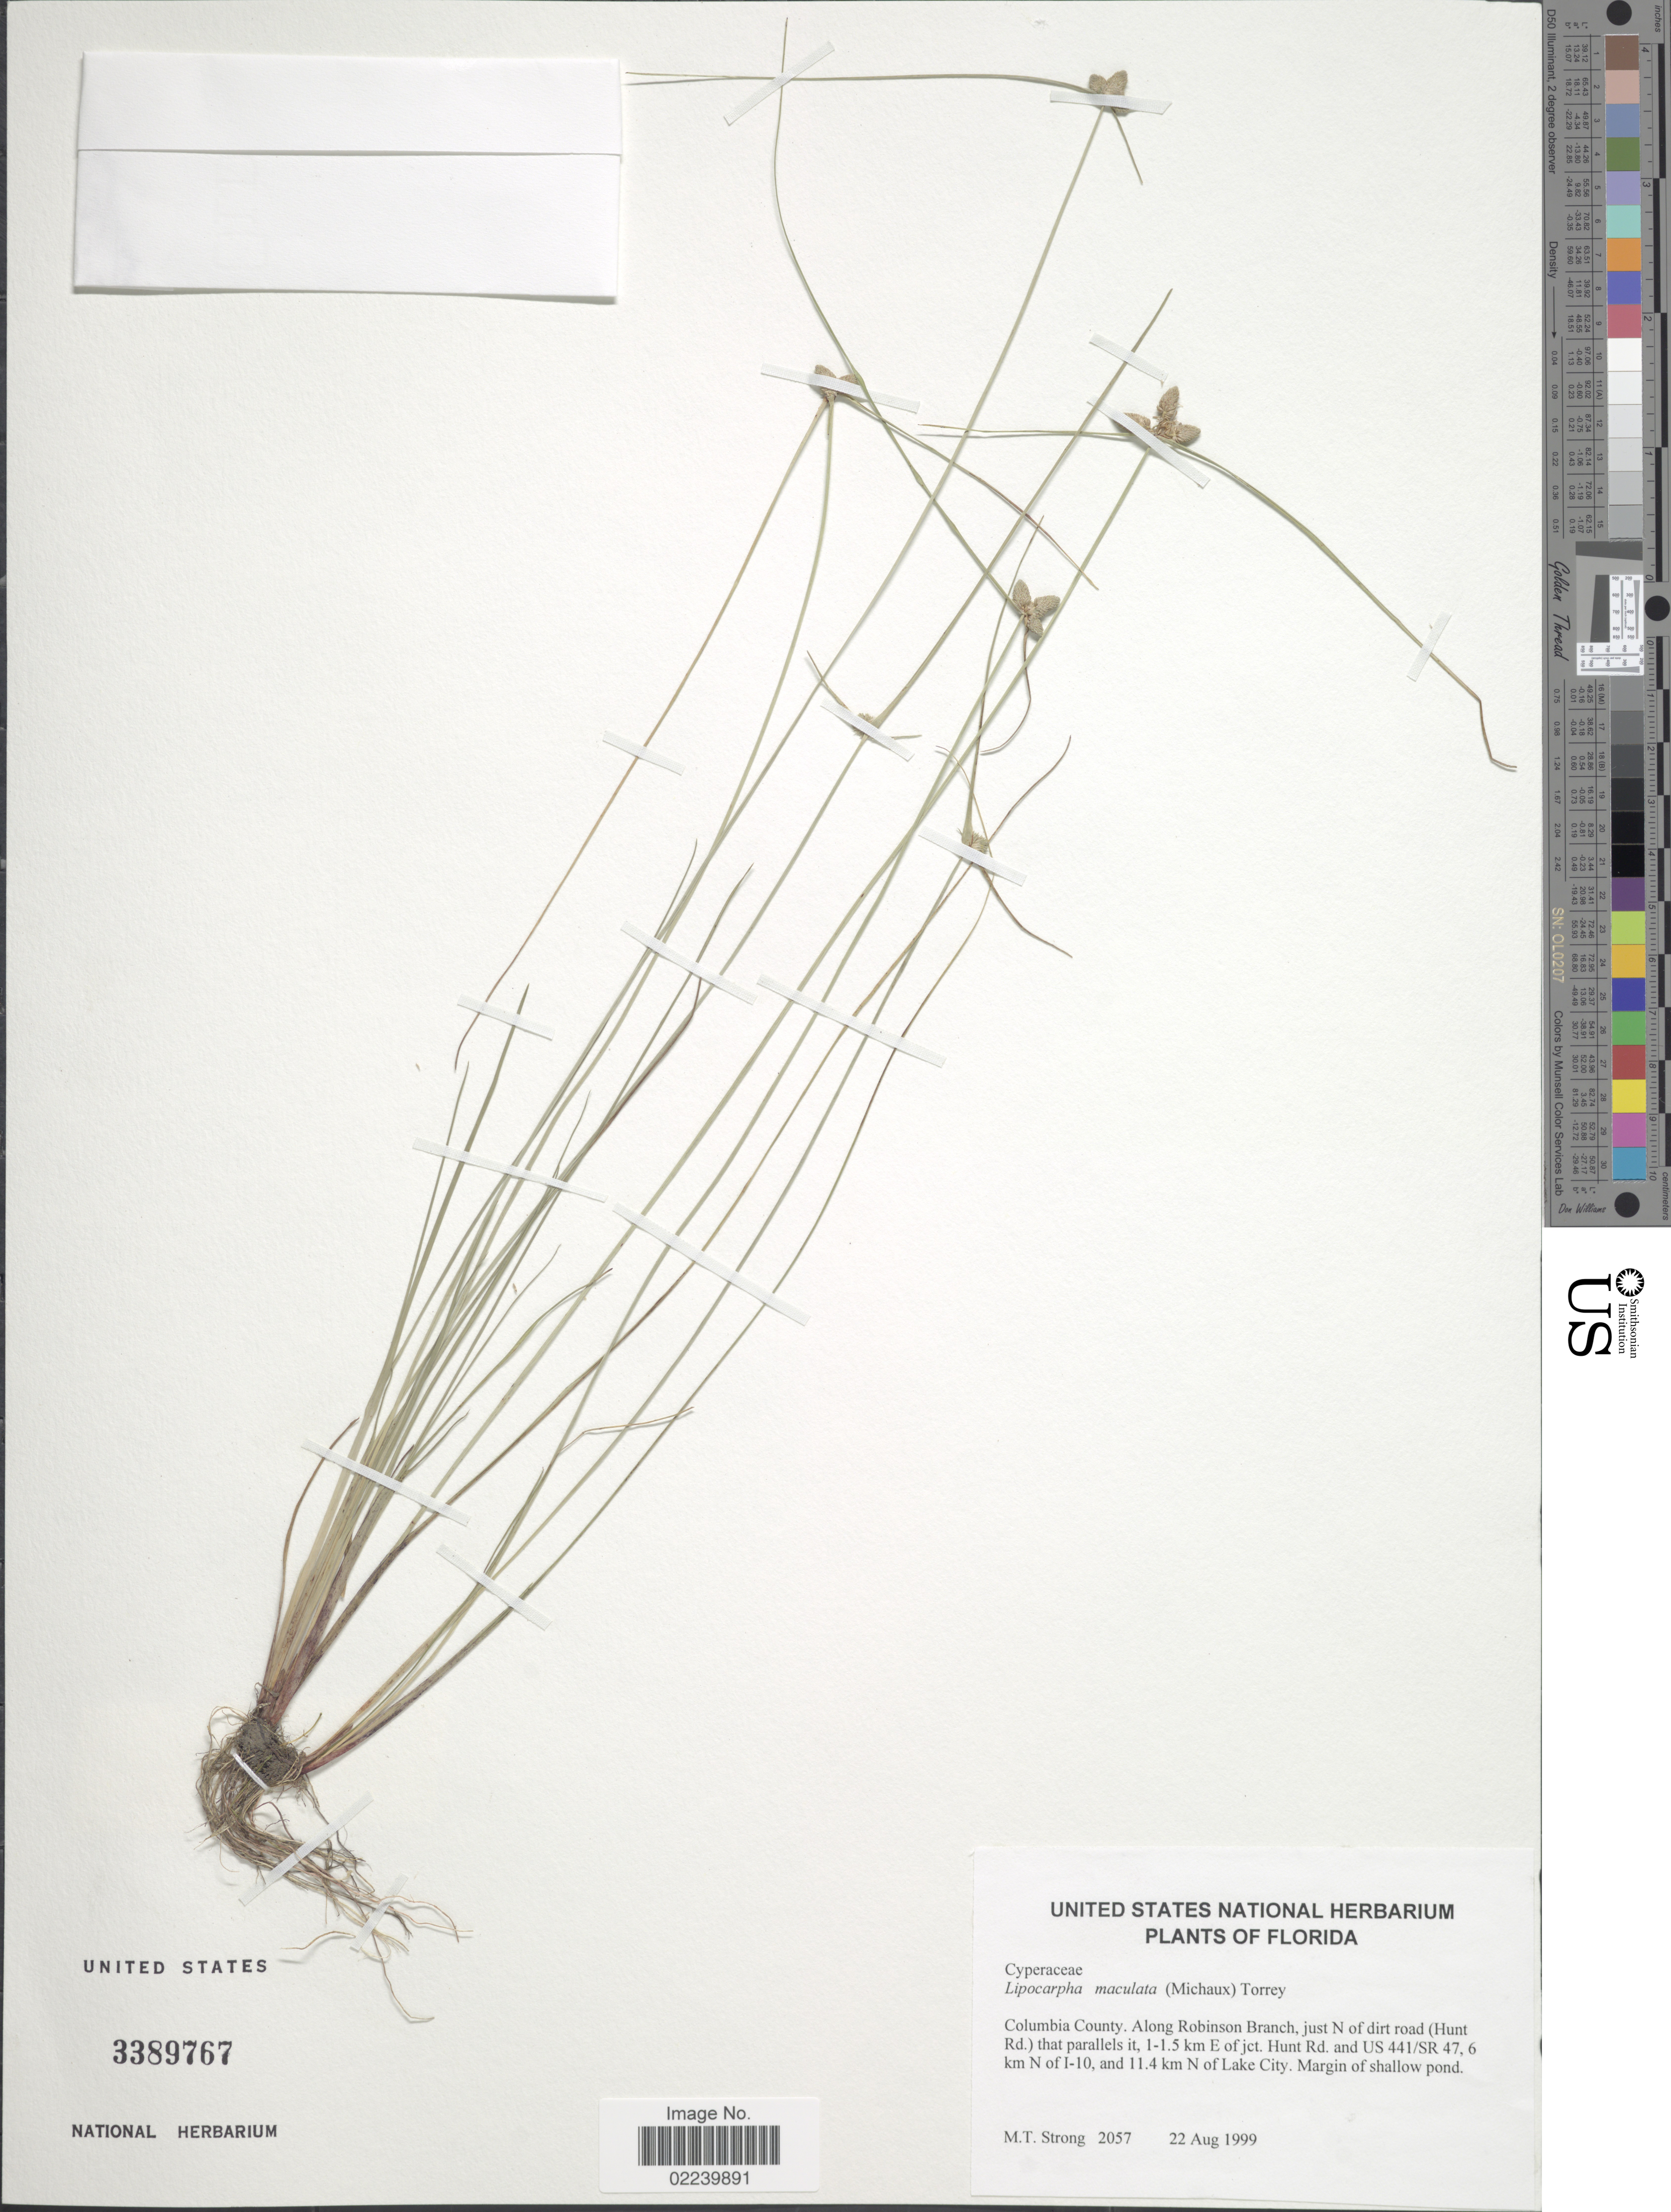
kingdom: Plantae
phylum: Tracheophyta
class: Liliopsida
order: Poales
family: Cyperaceae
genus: Cyperus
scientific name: Cyperus neotropicalis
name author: Alain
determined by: Strong, M. T., (US), Smithsonian Institution - National Museum of Natural History (UNITED STATES)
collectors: M. T. Strong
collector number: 2057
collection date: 1999-08-22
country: United States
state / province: Florida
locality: Columbia County, along Robinson Branch, just N of dirt road (Hunt Rd.) that parallels it, 1-1.5 km E of jct. Hunt Rd. and US 441/SR 47,6 km N of I 1-10, and 11.4 km N of Lake City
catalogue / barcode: US 3389767